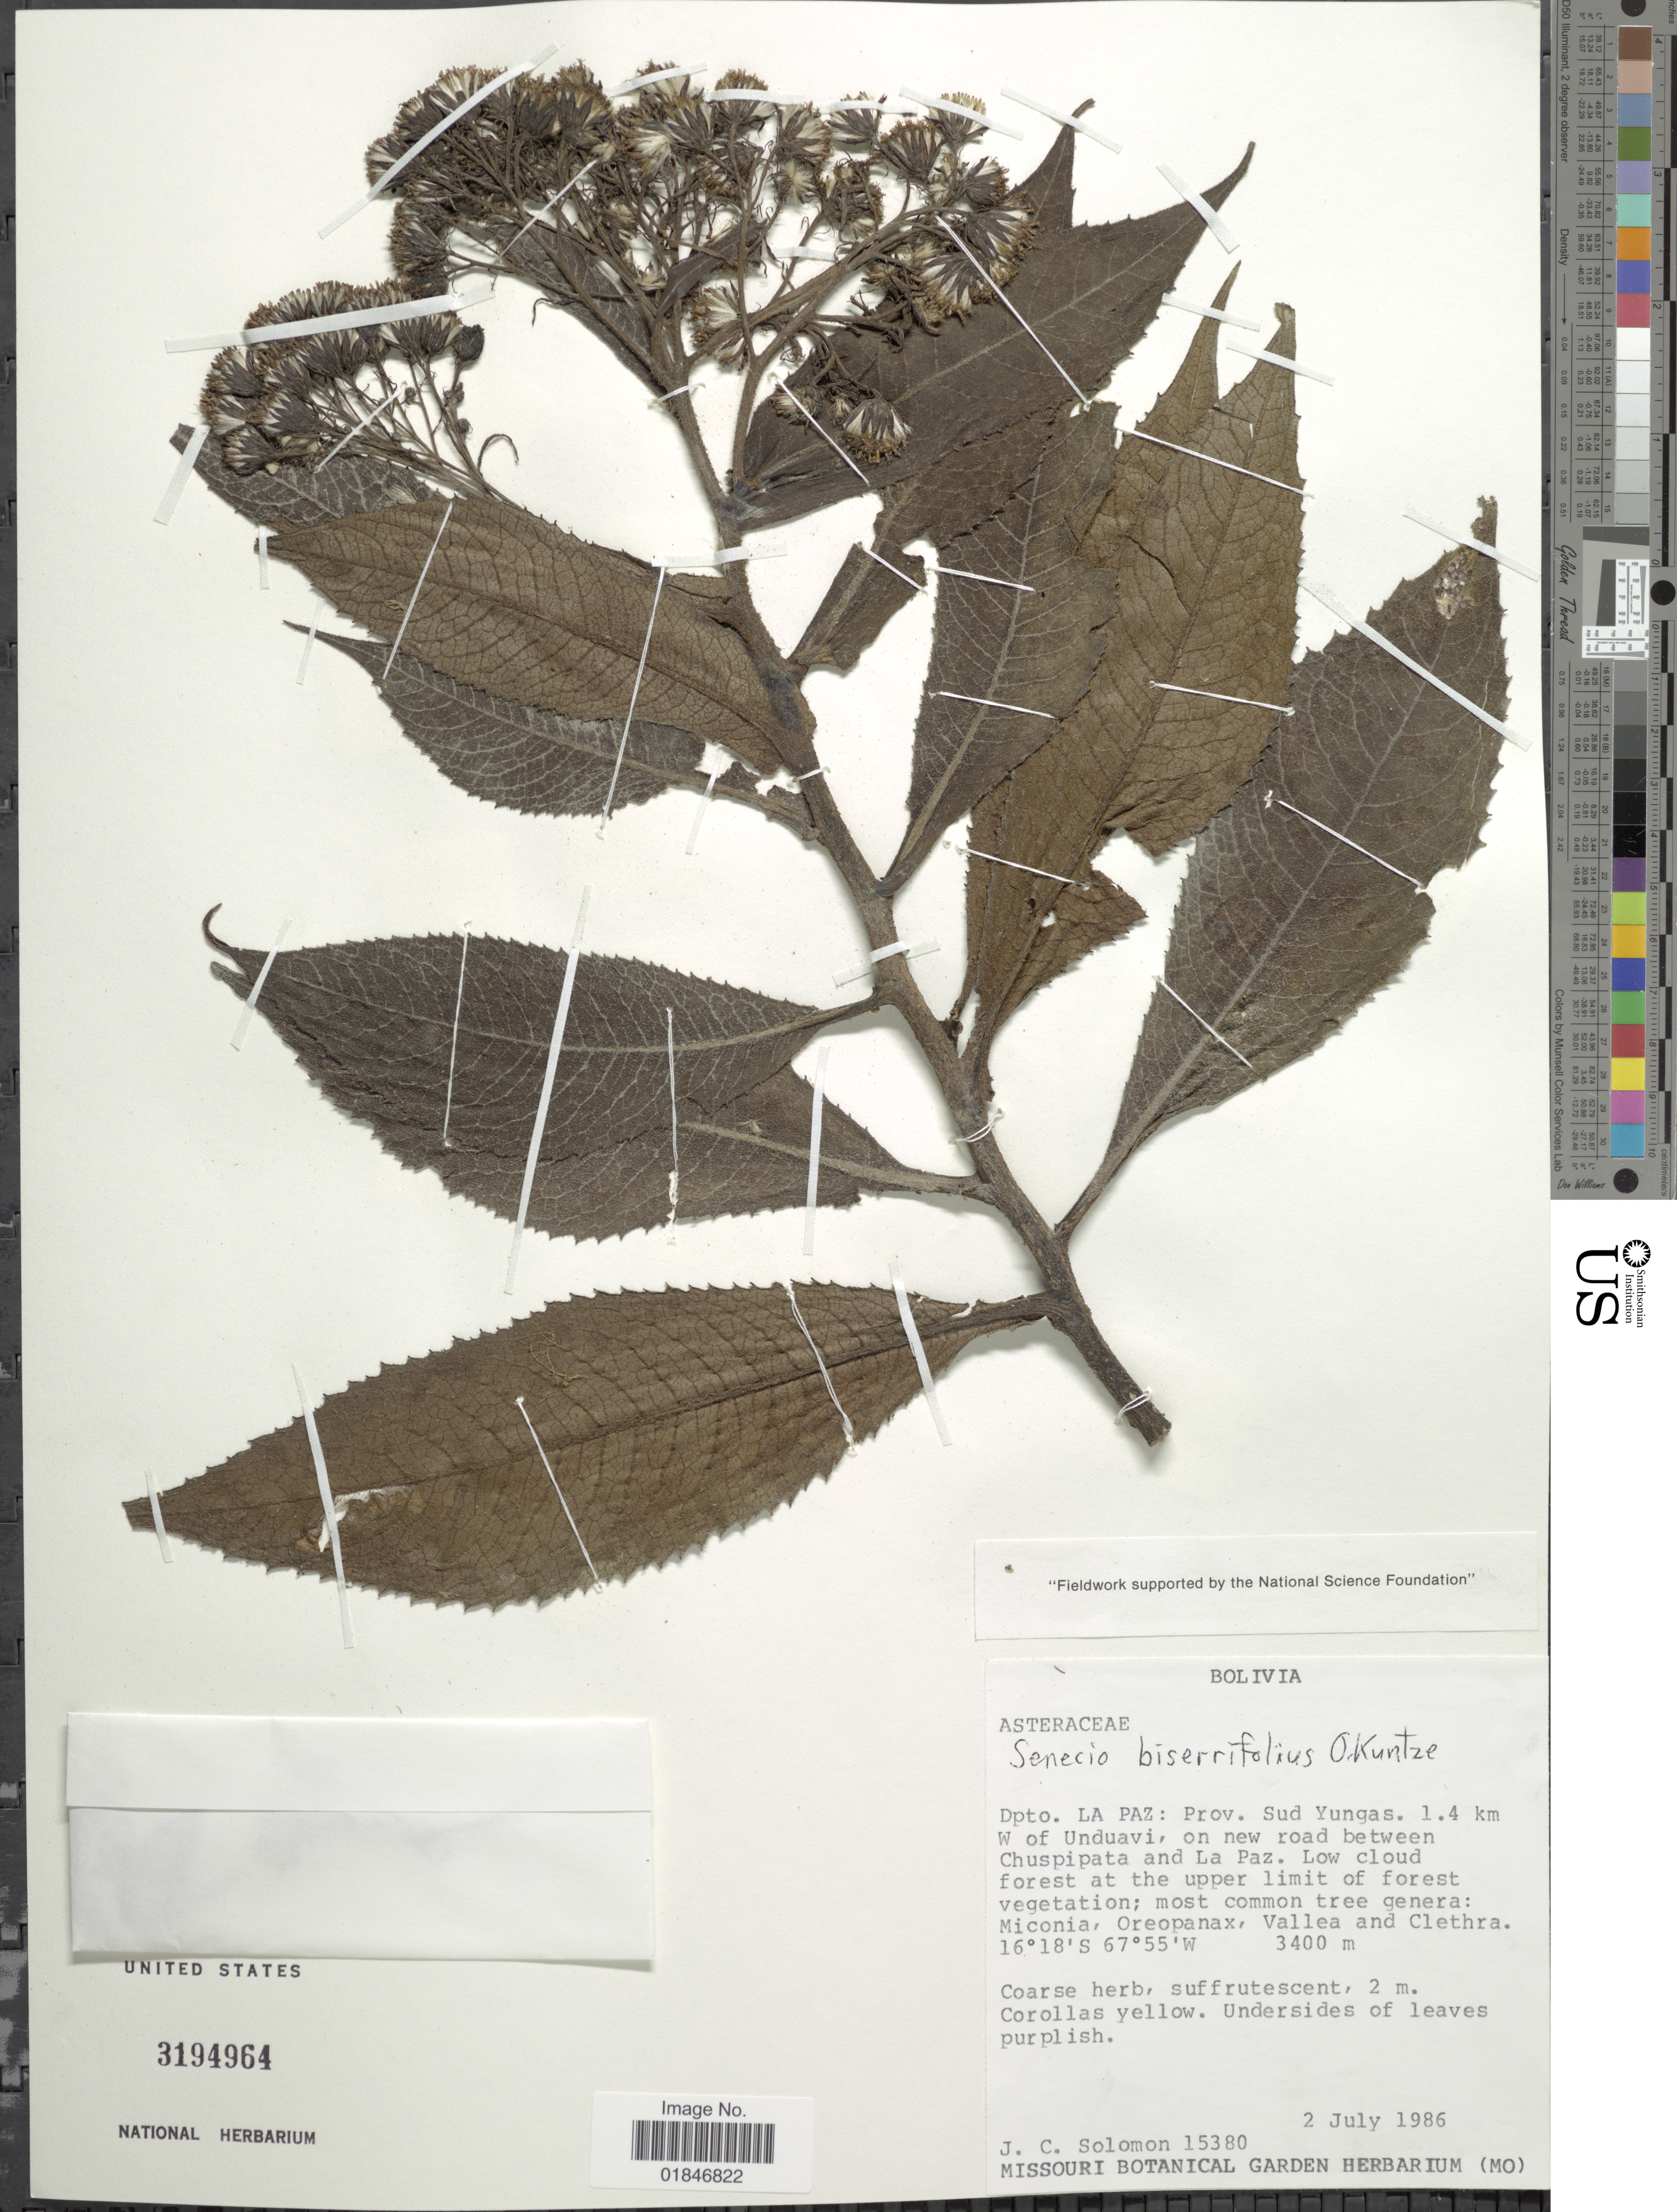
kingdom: Plantae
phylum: Tracheophyta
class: Magnoliopsida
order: Asterales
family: Asteraceae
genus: Dendrophorbium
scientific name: Dendrophorbium biserrifolium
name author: (Kuntze) D.J.N. Hind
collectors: J. Soloman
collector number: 15380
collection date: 1986-07-02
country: Bolivia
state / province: La Paz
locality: Dpto. La Paz: Prov. Sud Yungas. 1.4 km W of Unduavi, on new road between Chuspipata and La Paz.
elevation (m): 3400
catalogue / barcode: US 3194964